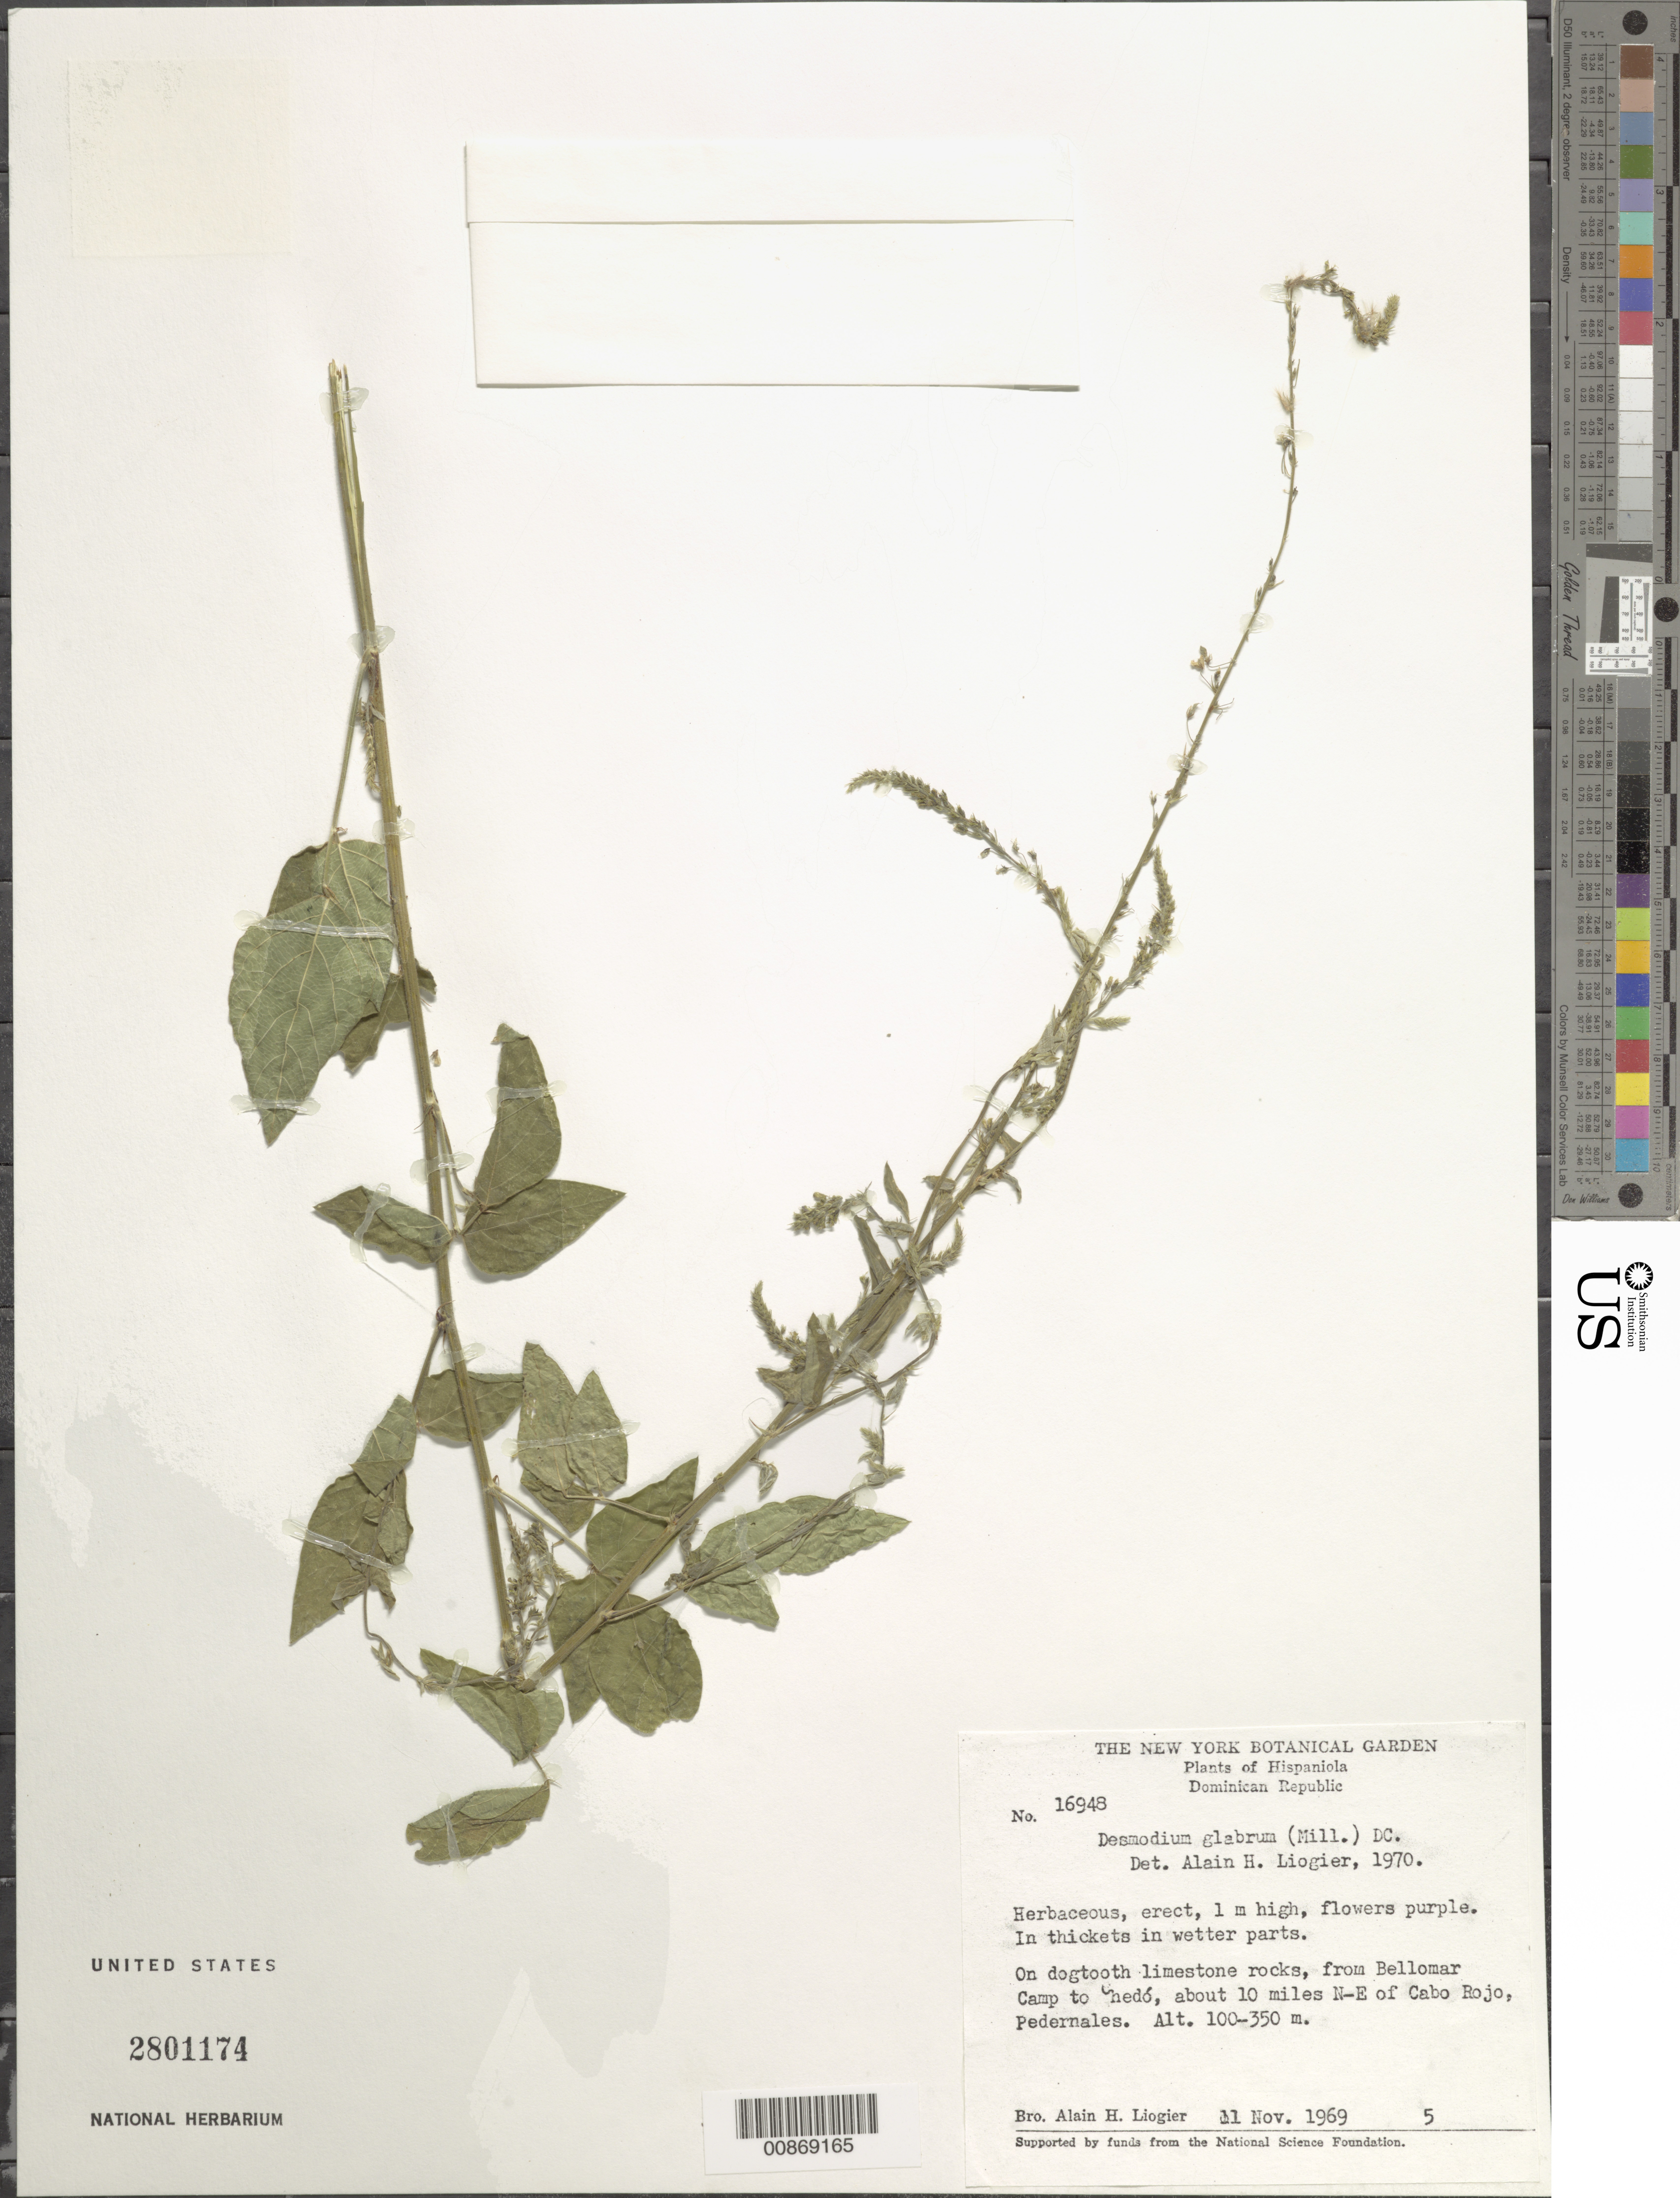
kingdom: Plantae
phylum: Tracheophyta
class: Magnoliopsida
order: Fabales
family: Fabaceae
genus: Desmodium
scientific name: Desmodium glabrum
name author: (Mill.) DC.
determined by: Liogier, Alain H.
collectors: A. H. Liogier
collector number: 16948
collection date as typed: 11 Nov 1969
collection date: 1969-11-11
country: Dominican Republic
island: Hispaniola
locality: From Bellomar Camp to Chedó, about 10 miles N-E of Cabo Rojo, Pedernales.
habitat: In thickets on wetter parts. On dogtooth limestone rocks.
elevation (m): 100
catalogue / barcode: US 2801174